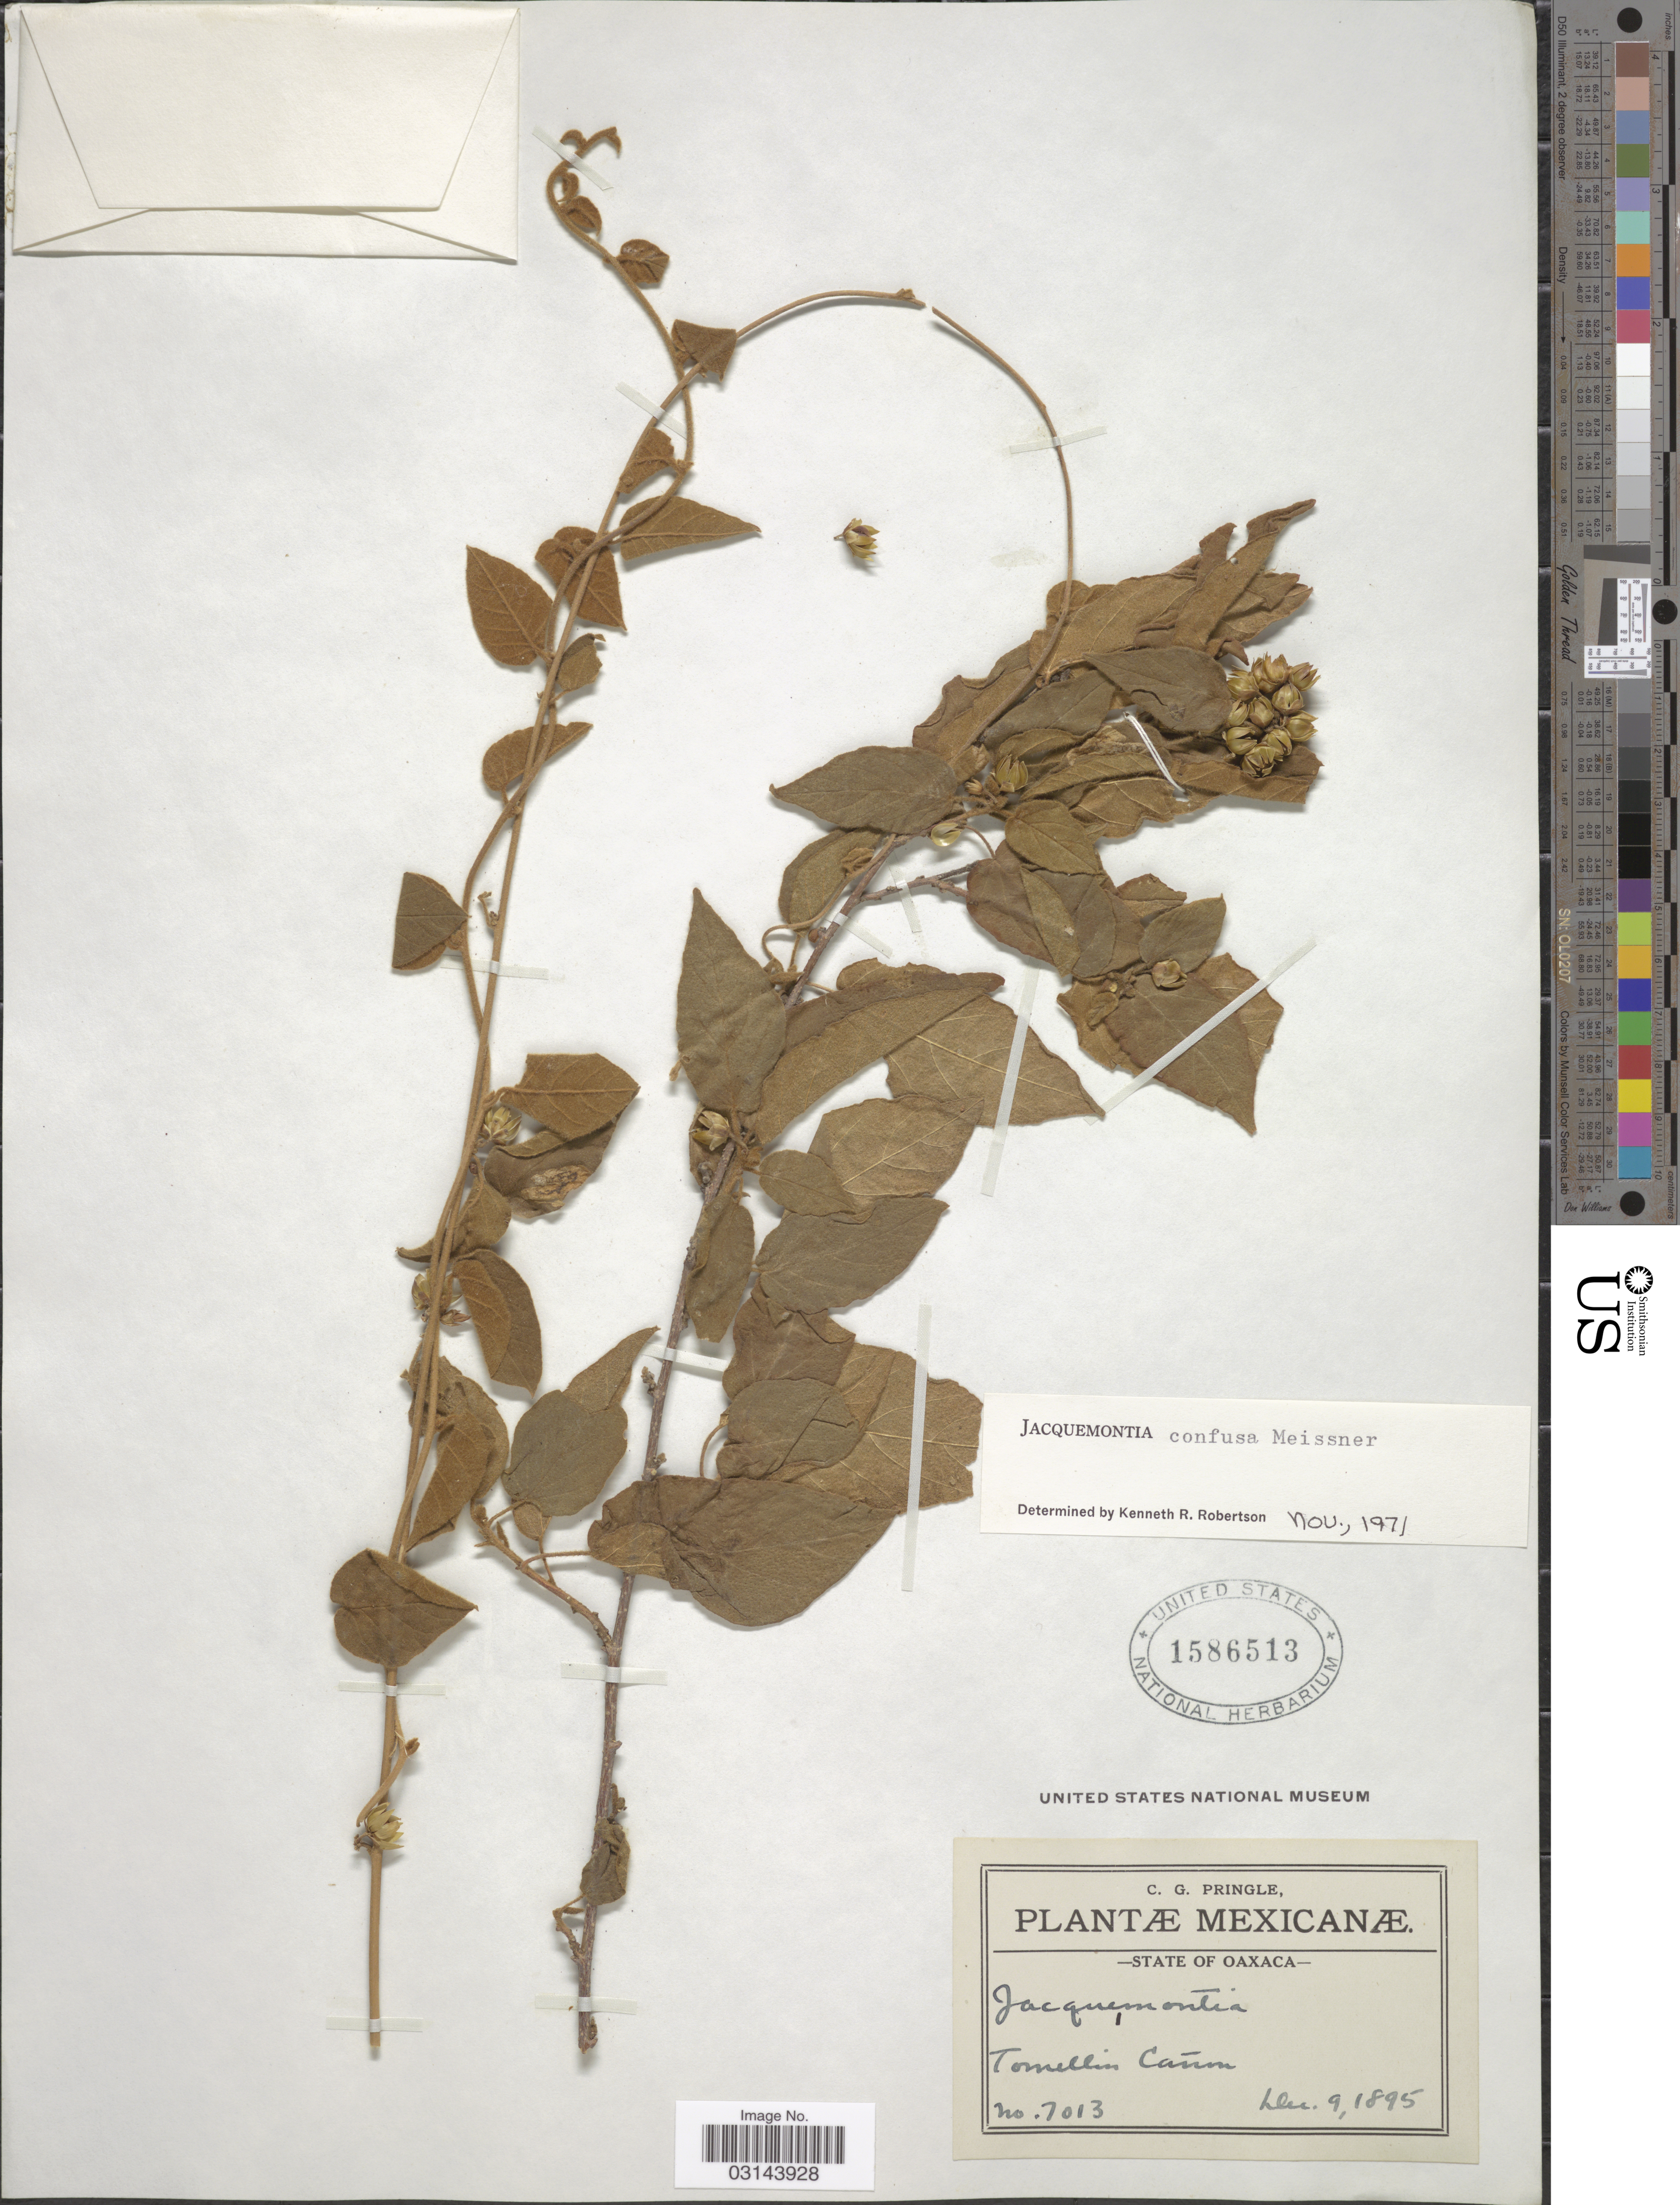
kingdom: Plantae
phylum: Tracheophyta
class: Magnoliopsida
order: Solanales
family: Convolvulaceae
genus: Jacquemontia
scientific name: Jacquemontia confusa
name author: Meisn.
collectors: C. G. Pringle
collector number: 7013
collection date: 1895-12-06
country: Mexico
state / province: Oaxaca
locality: State of Oaxaca. Tomellin Cañon.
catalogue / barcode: US 1586513